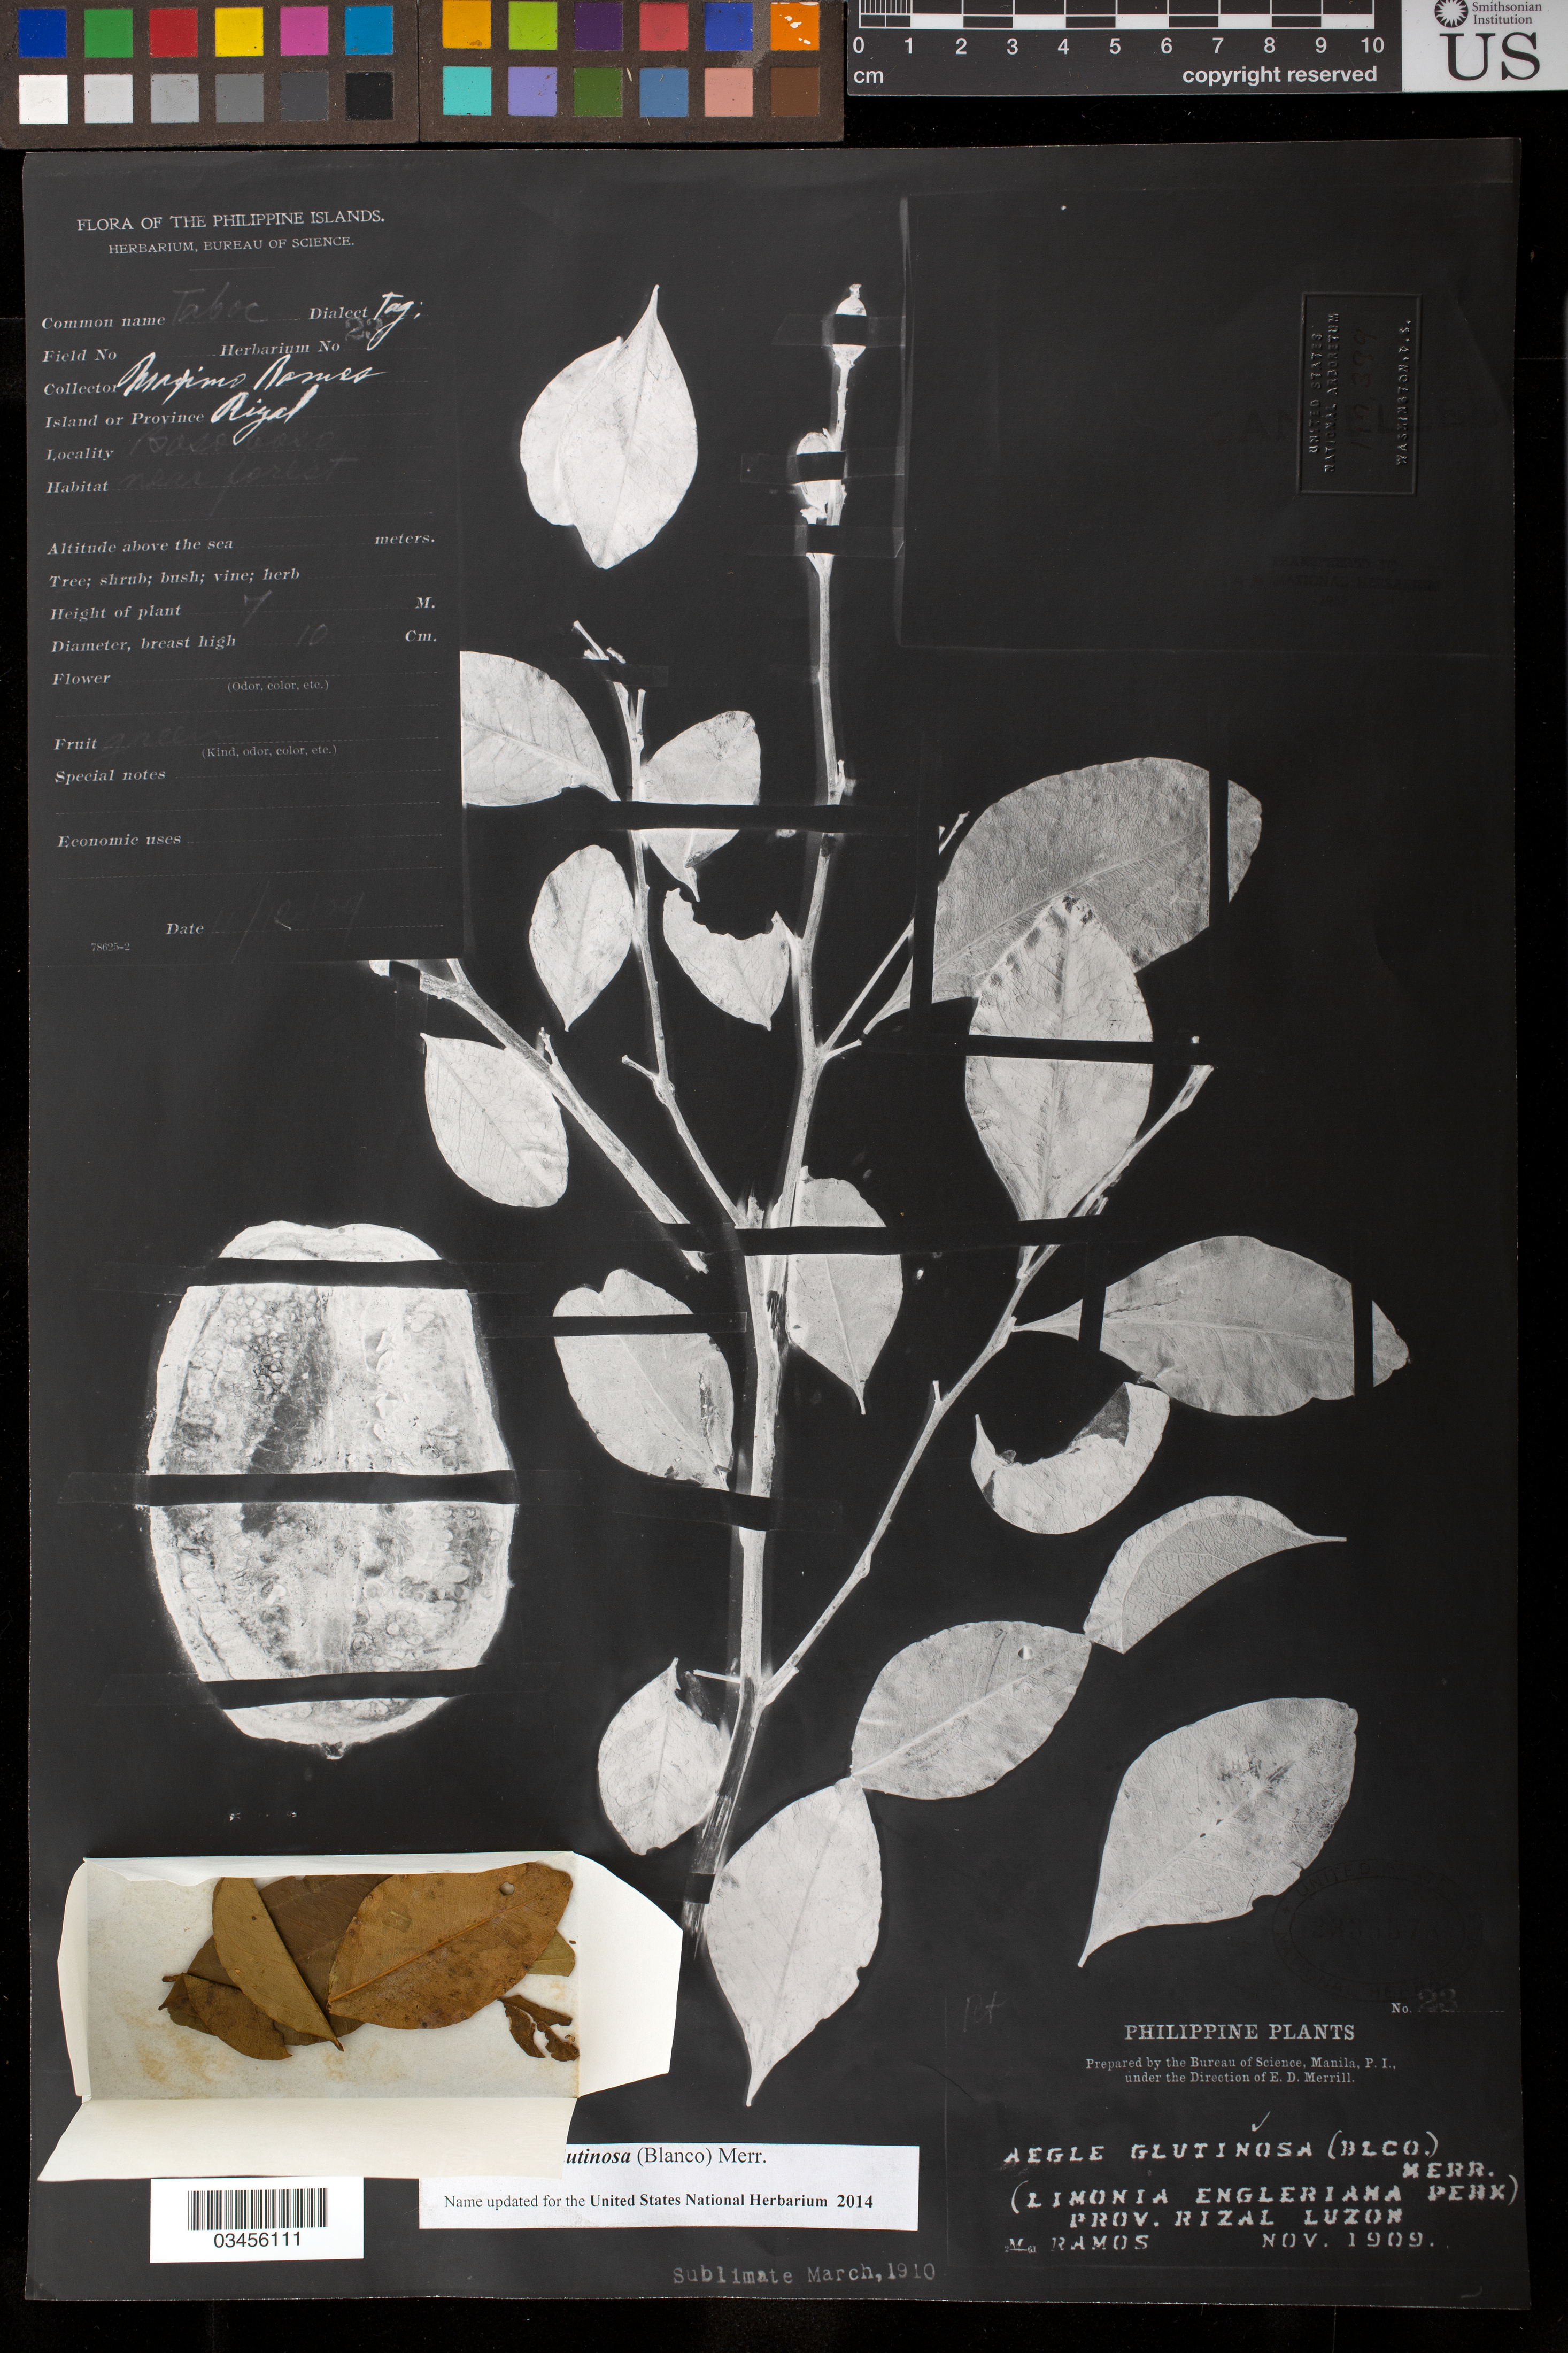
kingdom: Plantae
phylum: Tracheophyta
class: Magnoliopsida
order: Sapindales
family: Rutaceae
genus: Swinglea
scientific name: Swinglea glutinosa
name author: (Blanco) Merr.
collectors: M. Ramos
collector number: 23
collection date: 1909-11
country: Philippines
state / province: Calabarzon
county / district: Rizal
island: Luzon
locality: Luzon.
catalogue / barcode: US 2235378